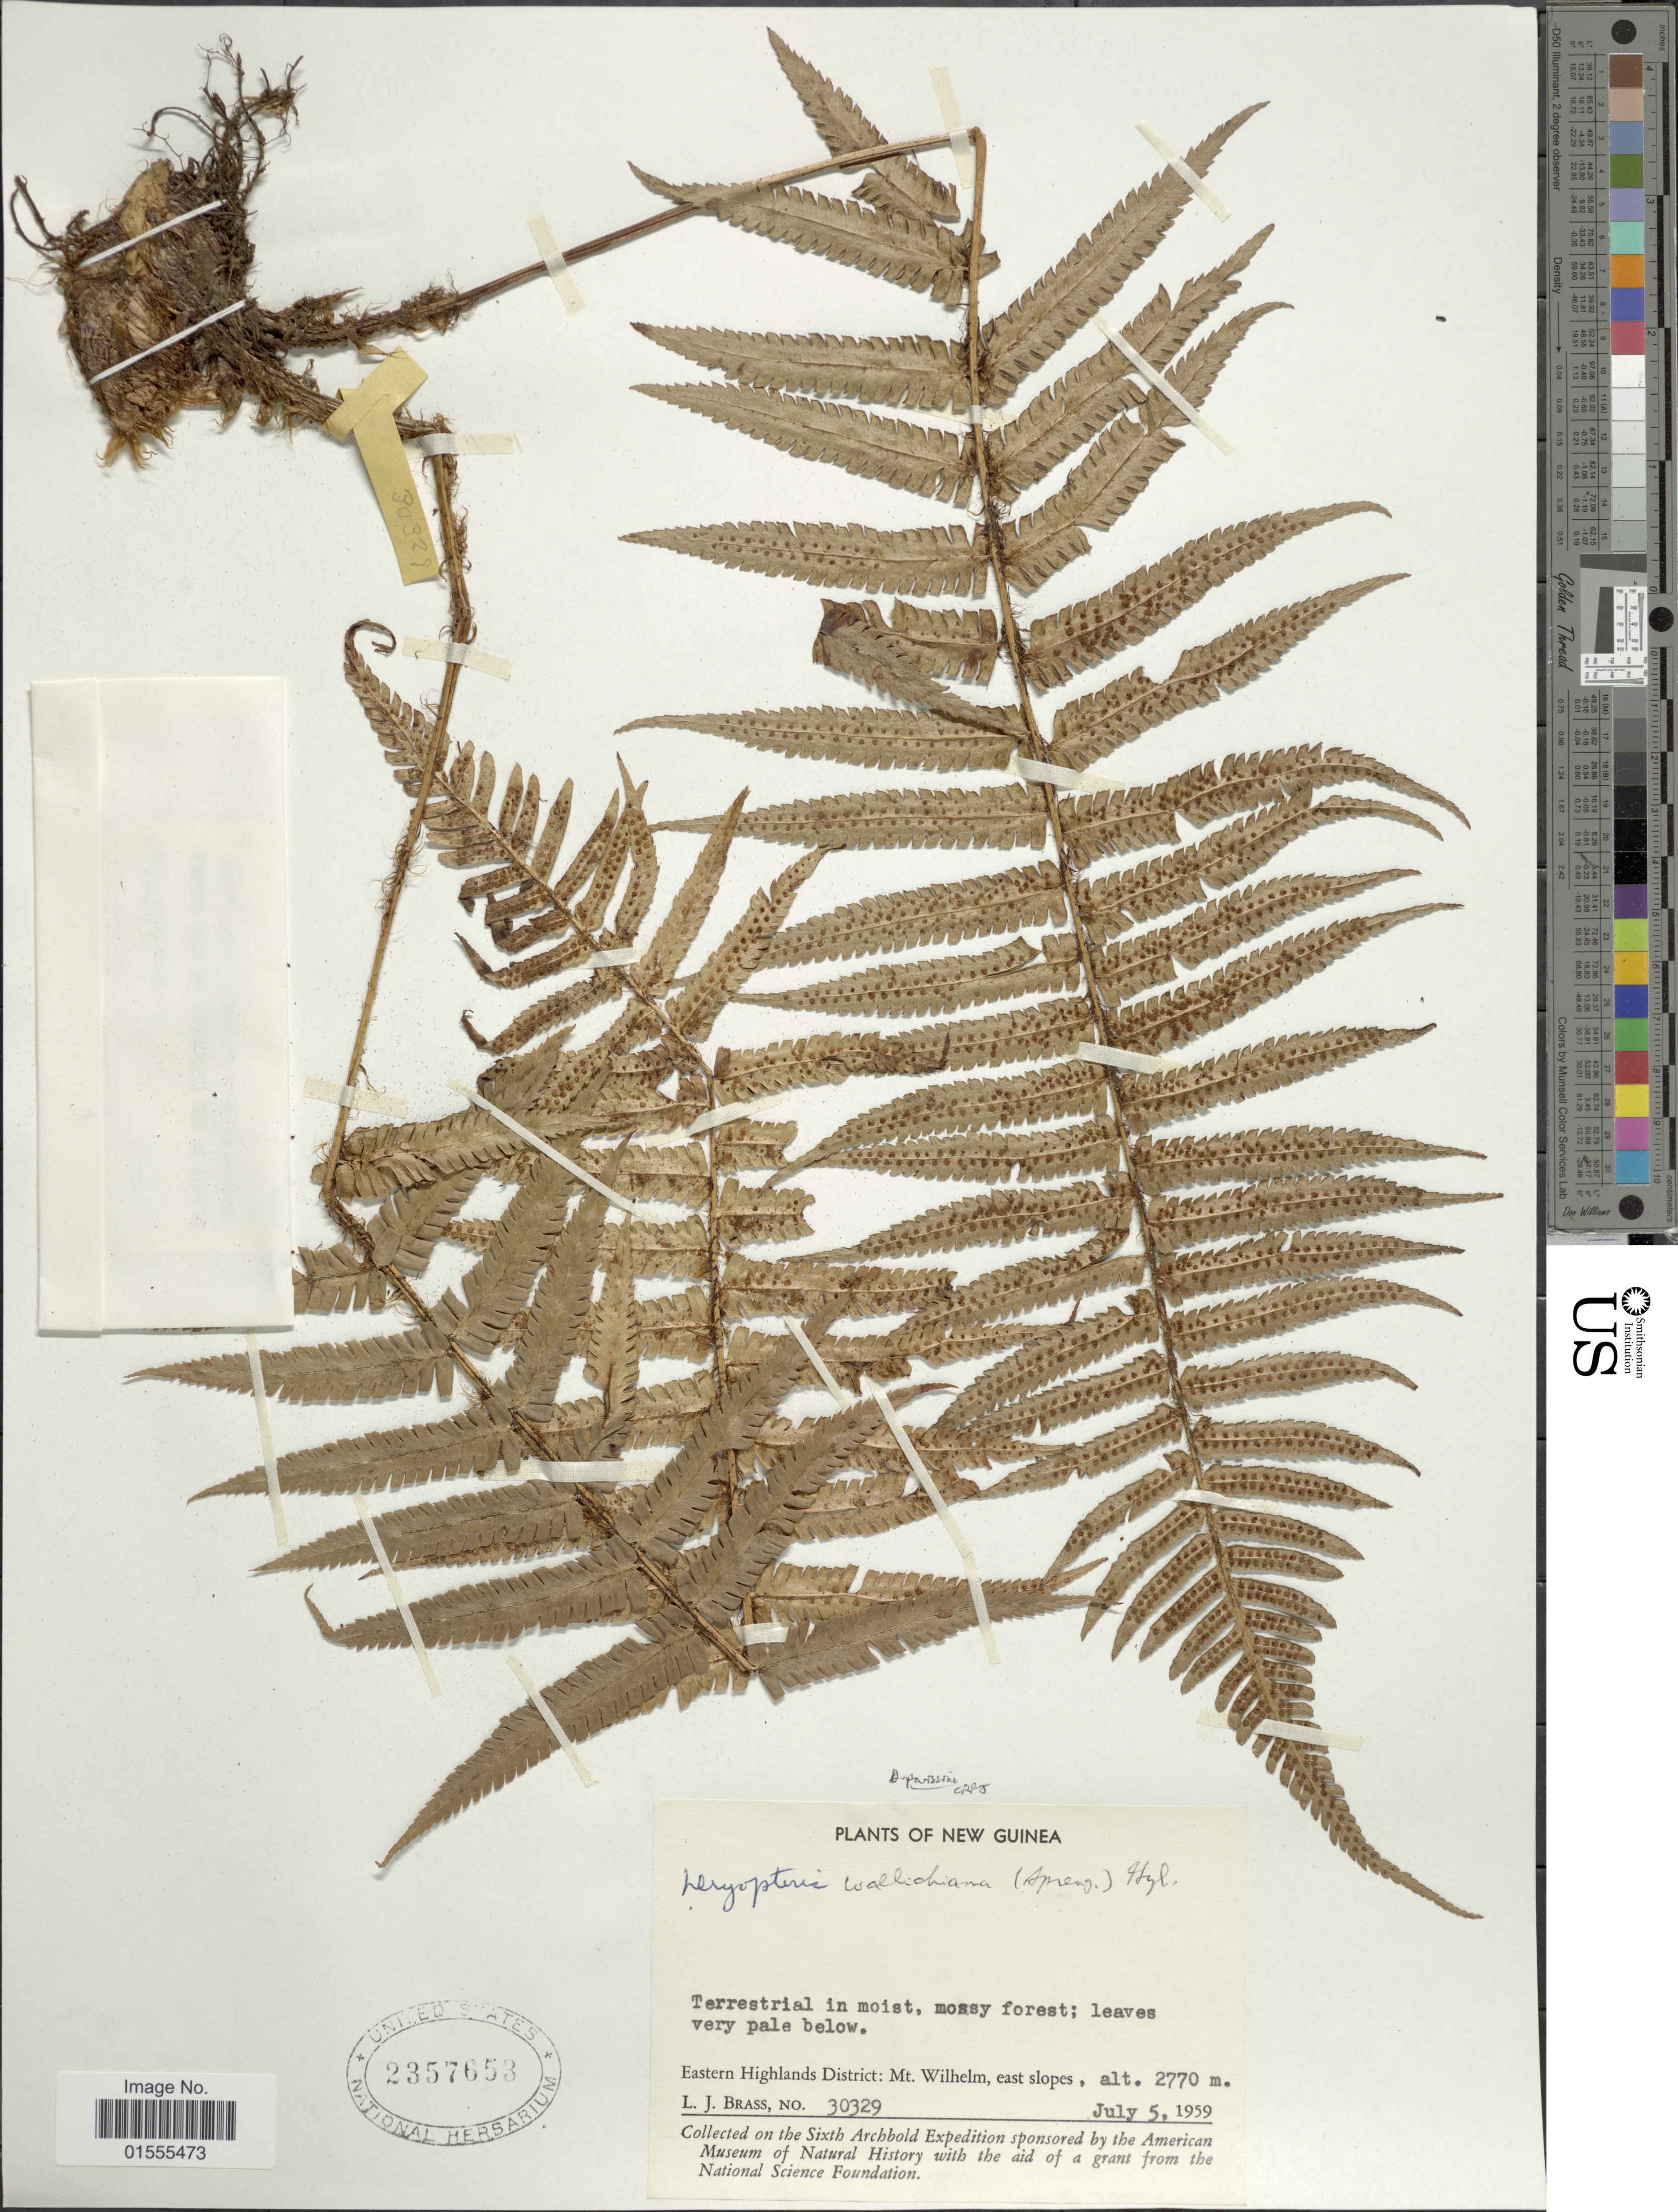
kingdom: Plantae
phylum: Tracheophyta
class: Polypodiopsida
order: Polypodiales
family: Dryopteridaceae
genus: Dryopteris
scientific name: Dryopteris wallichiana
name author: (Spreng.) Hyl.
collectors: L. J. Brass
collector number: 30329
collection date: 1959-07-05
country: Papua New Guinea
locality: New Guinea, Eastern Highlands District: Mt Wilhelm, east slopes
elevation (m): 2770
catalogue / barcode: US 2357653